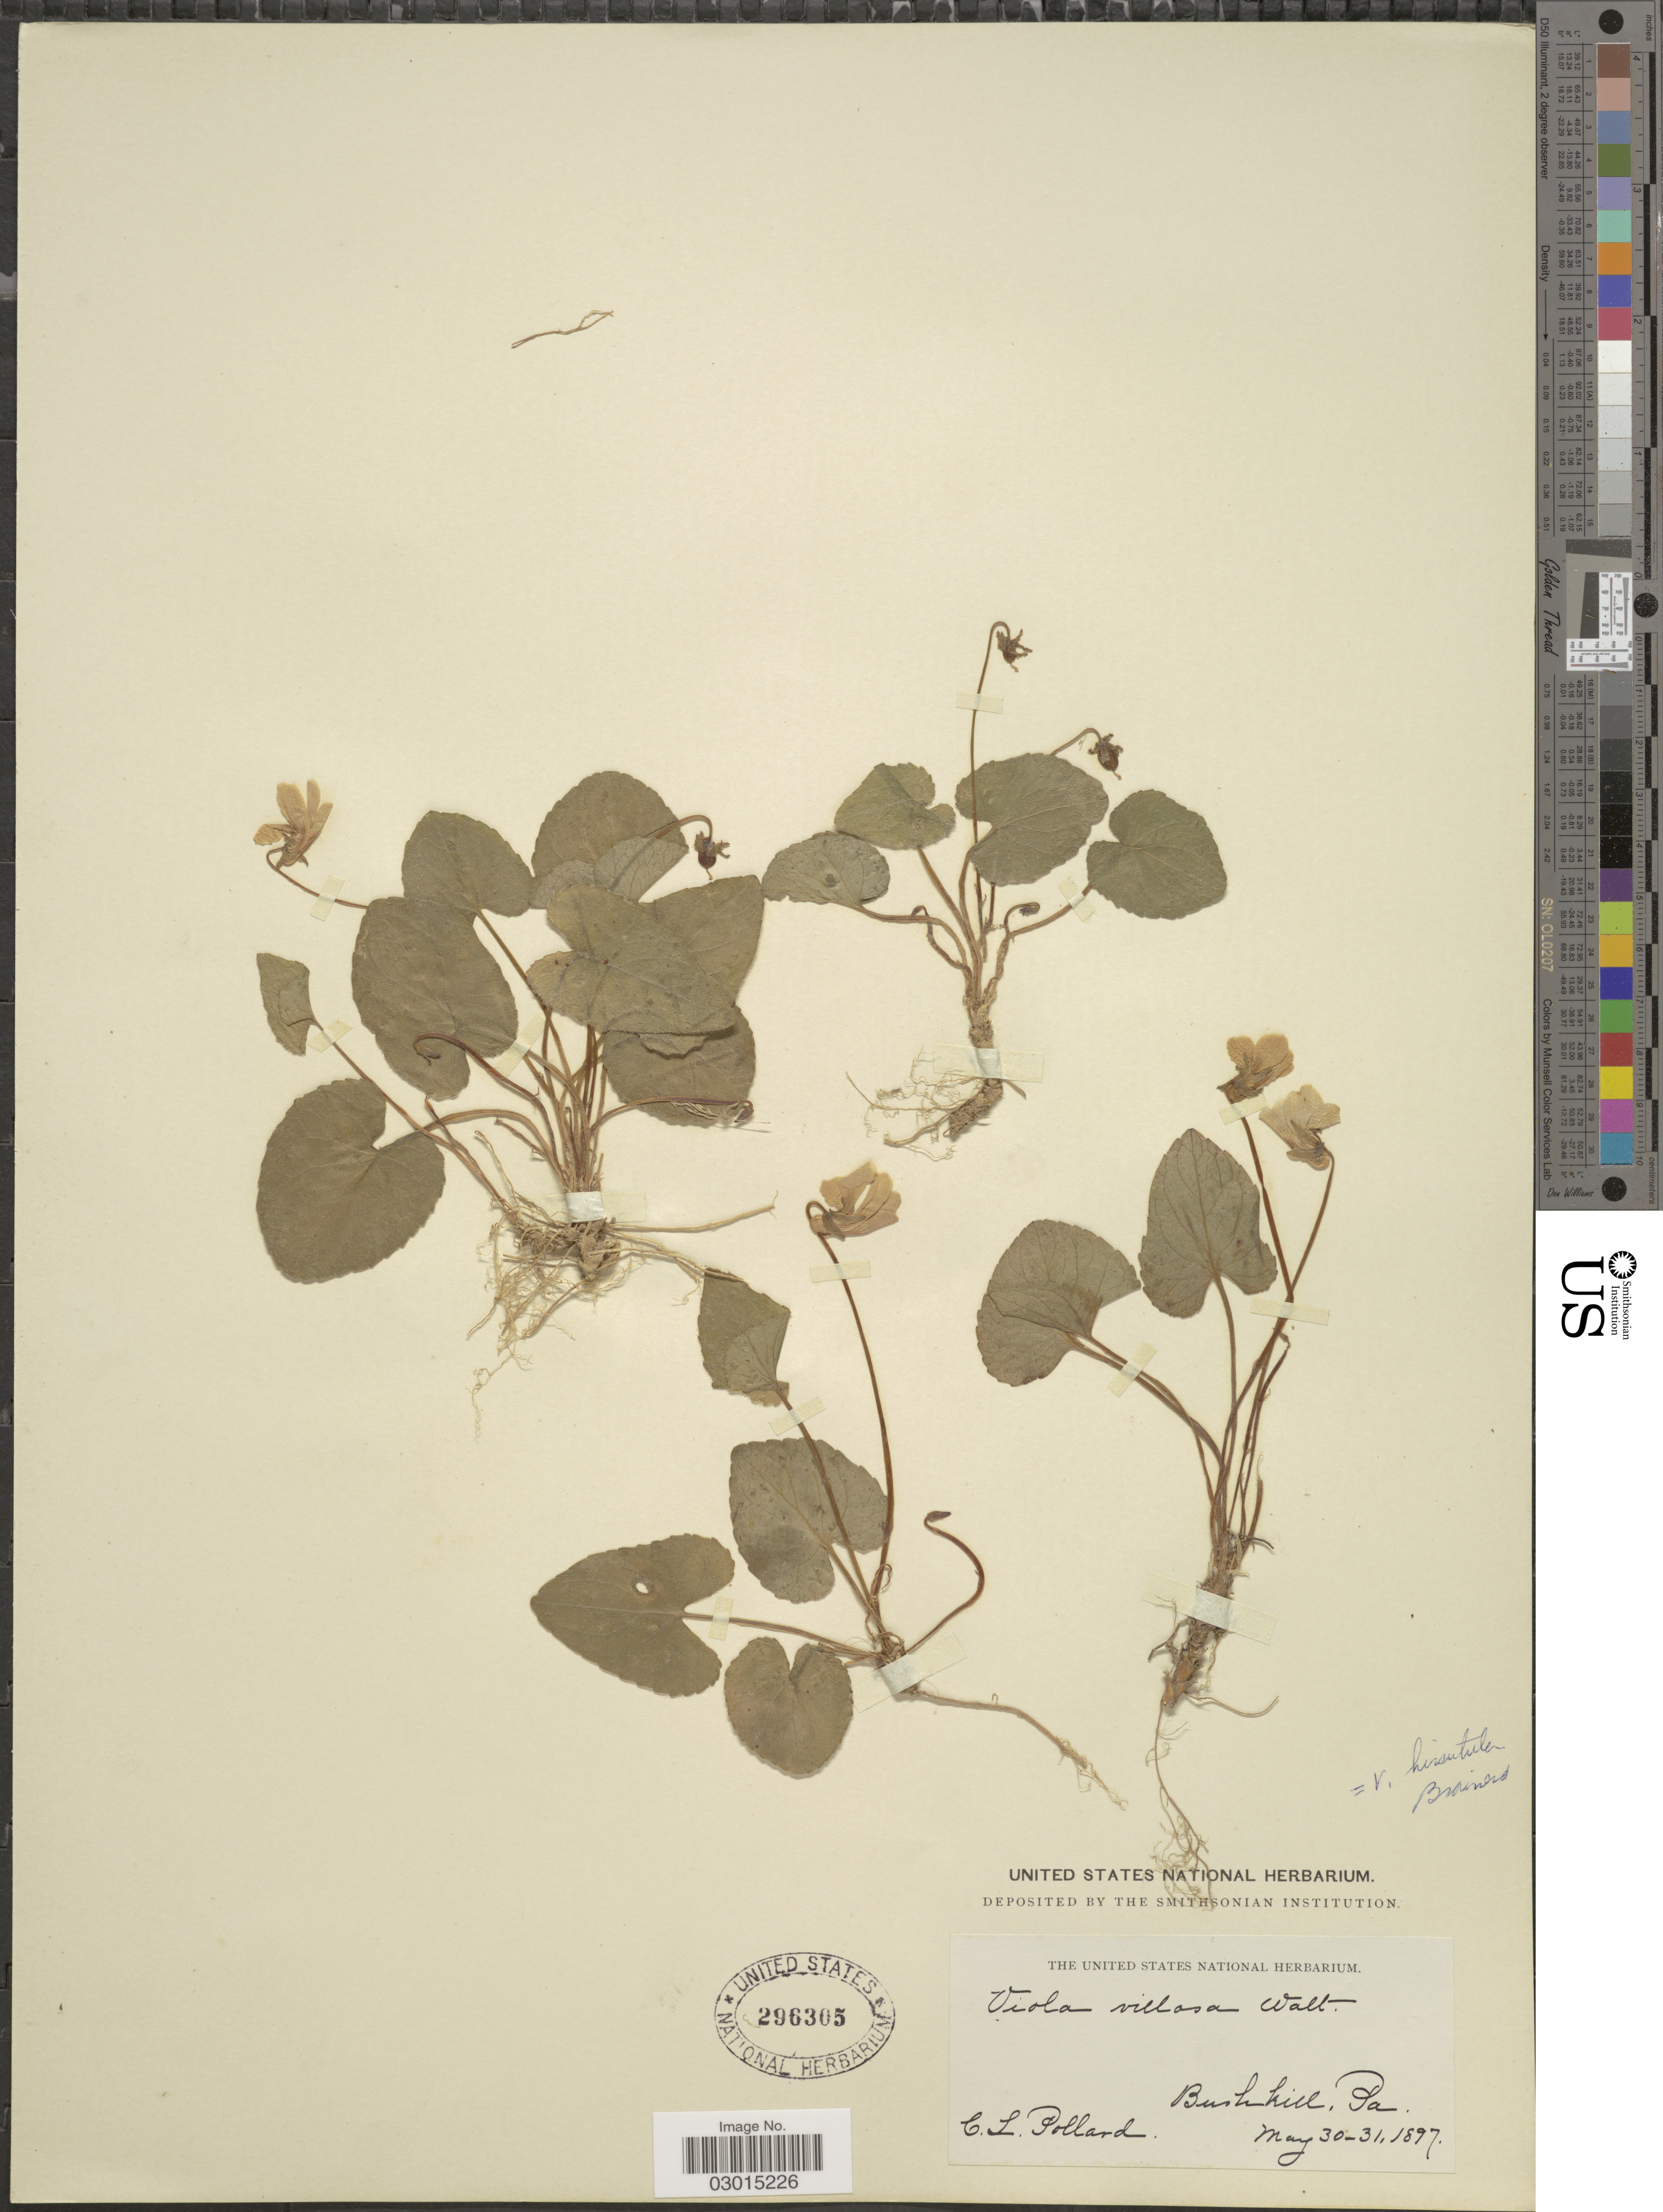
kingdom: Plantae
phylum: Tracheophyta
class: Magnoliopsida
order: Malpighiales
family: Violaceae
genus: Viola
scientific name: Viola hirsutula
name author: Brainerd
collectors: C. L. Pollard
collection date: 1897-05-30/1897-05-31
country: United States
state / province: Pennsylvania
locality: Bushhill, Pa.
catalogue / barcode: US 296305